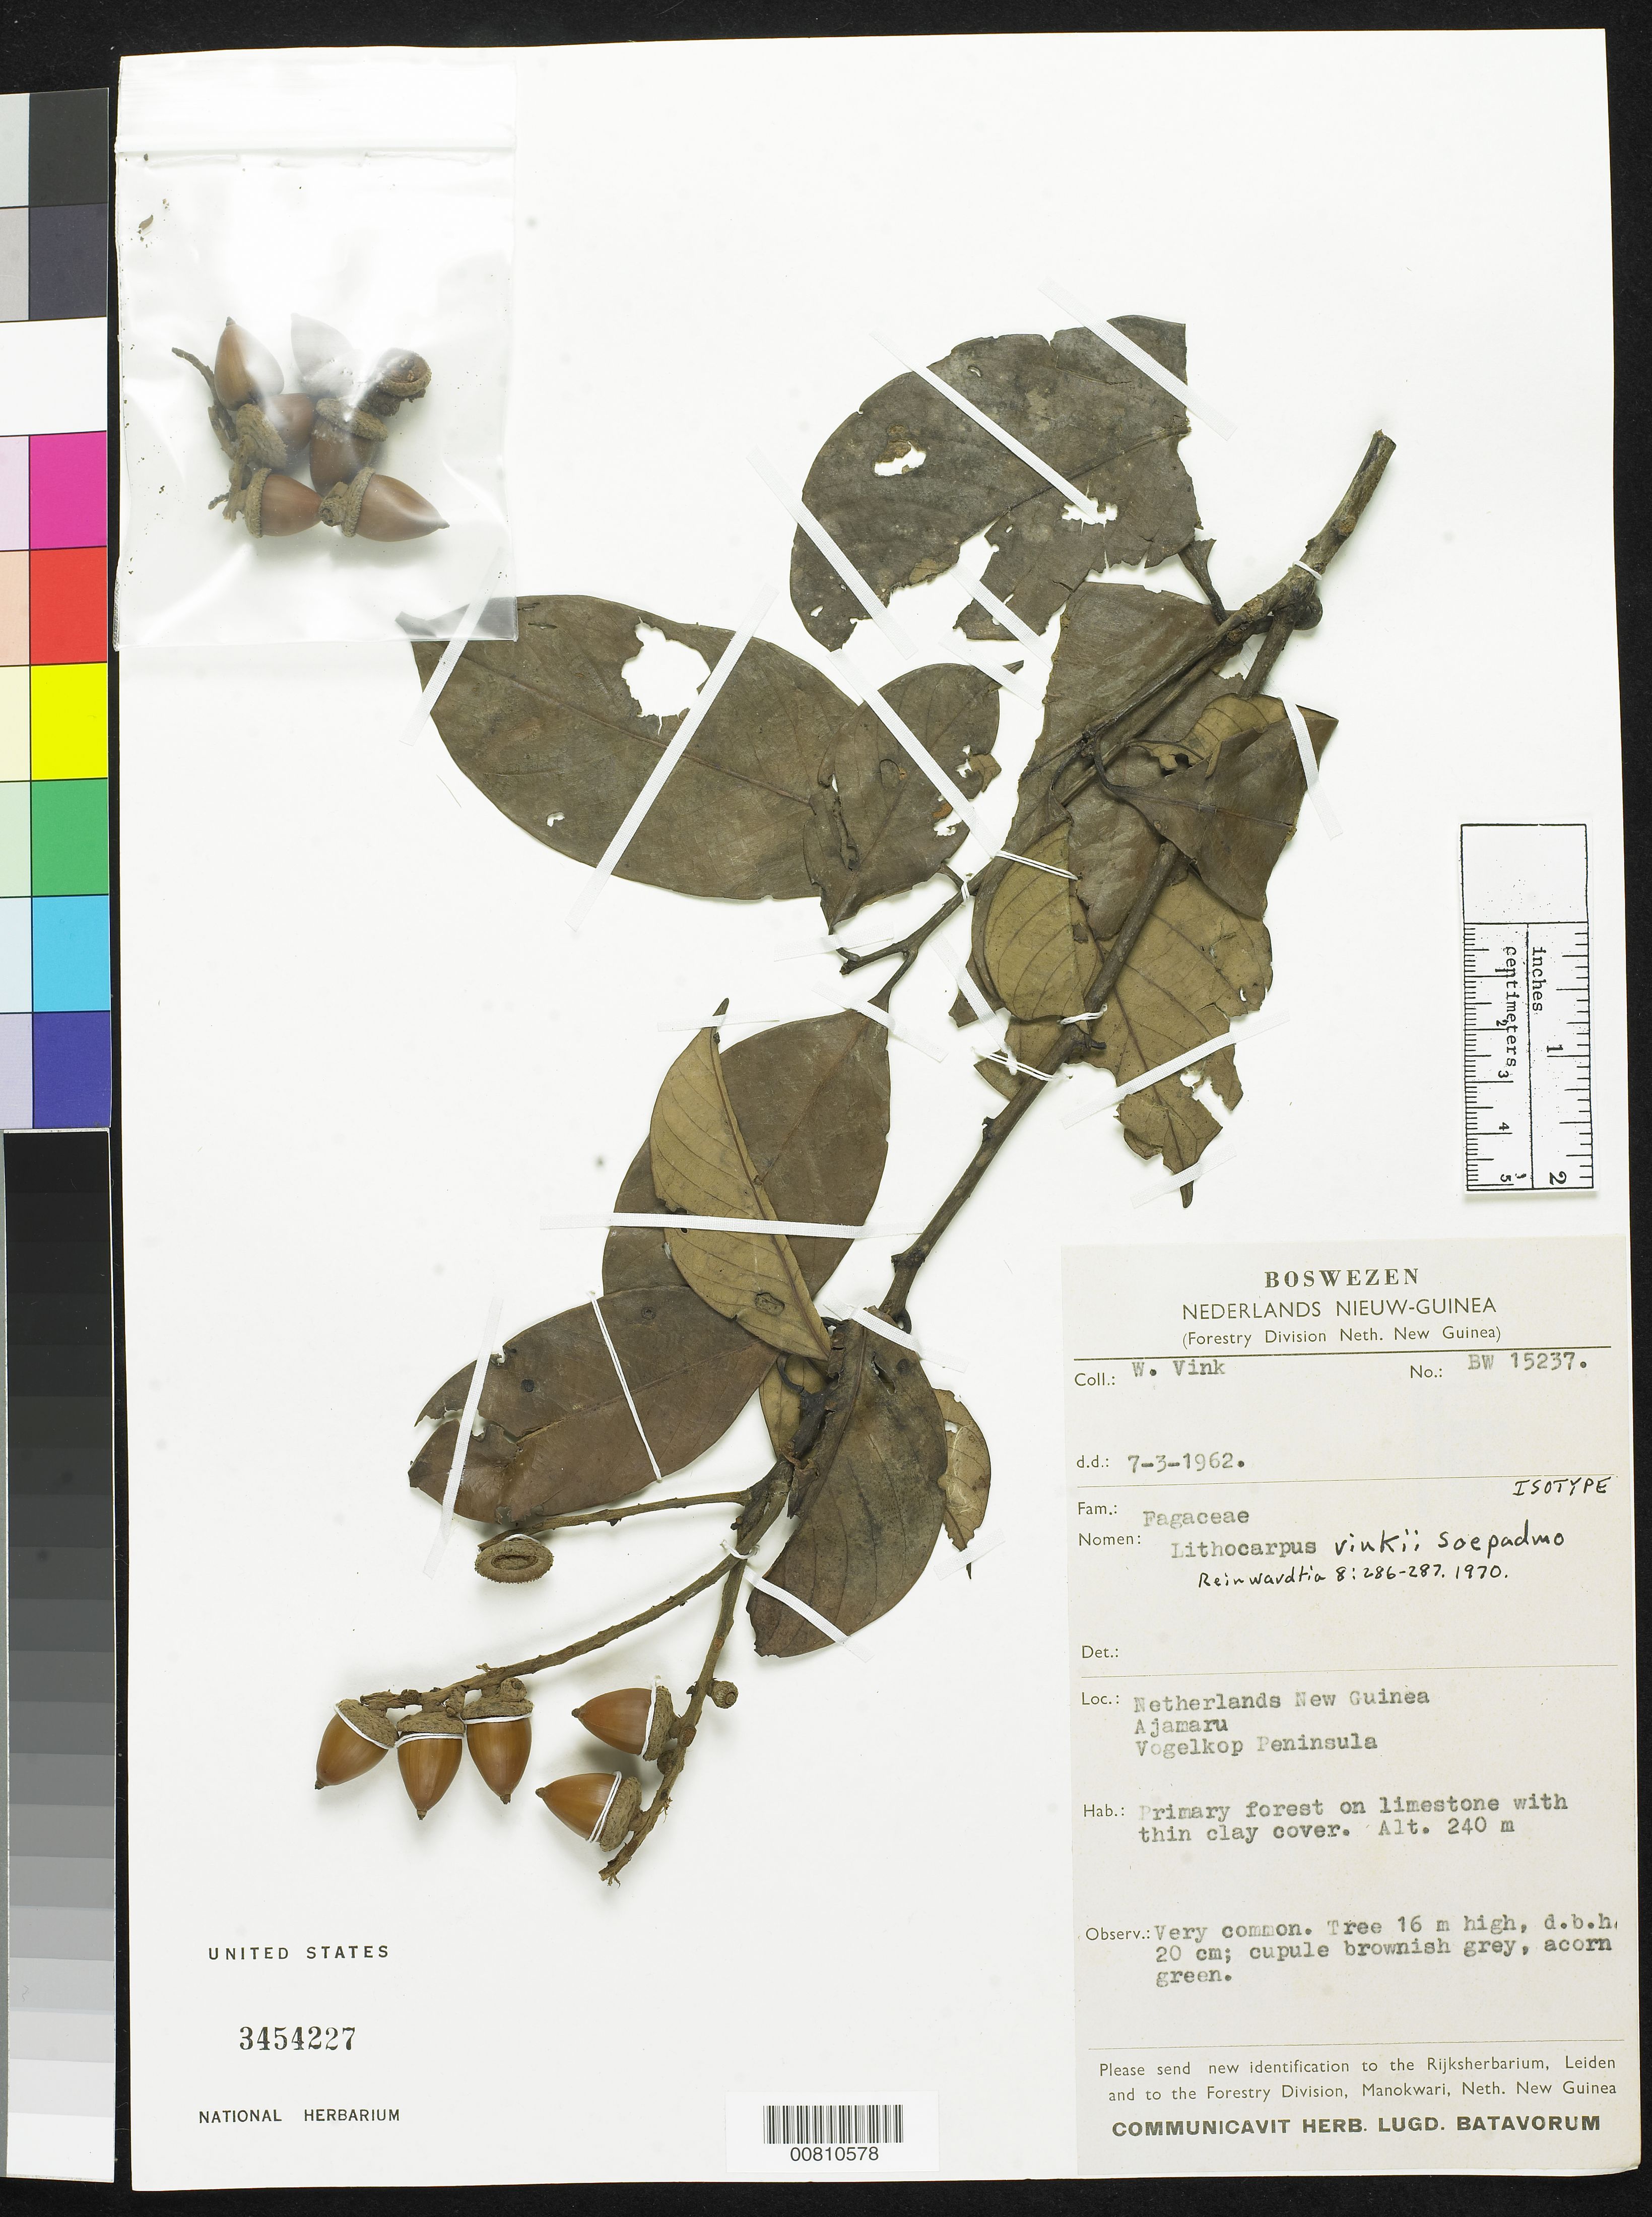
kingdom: Plantae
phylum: Tracheophyta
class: Magnoliopsida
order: Fagales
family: Fagaceae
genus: Lithocarpus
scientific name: Lithocarpus vinkii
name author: Soepadmo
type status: Isotype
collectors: W. Vink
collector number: BW 15237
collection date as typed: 07 Mar 1962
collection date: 1962-03-07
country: Indonesia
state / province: Papua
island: New Guinea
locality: Netherlands New Guinea, Ajamaru, Vogelkop Peninsula.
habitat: Primary forest on limestone with thin clay cover.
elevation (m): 240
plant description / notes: Holotype at L.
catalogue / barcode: US 3454227